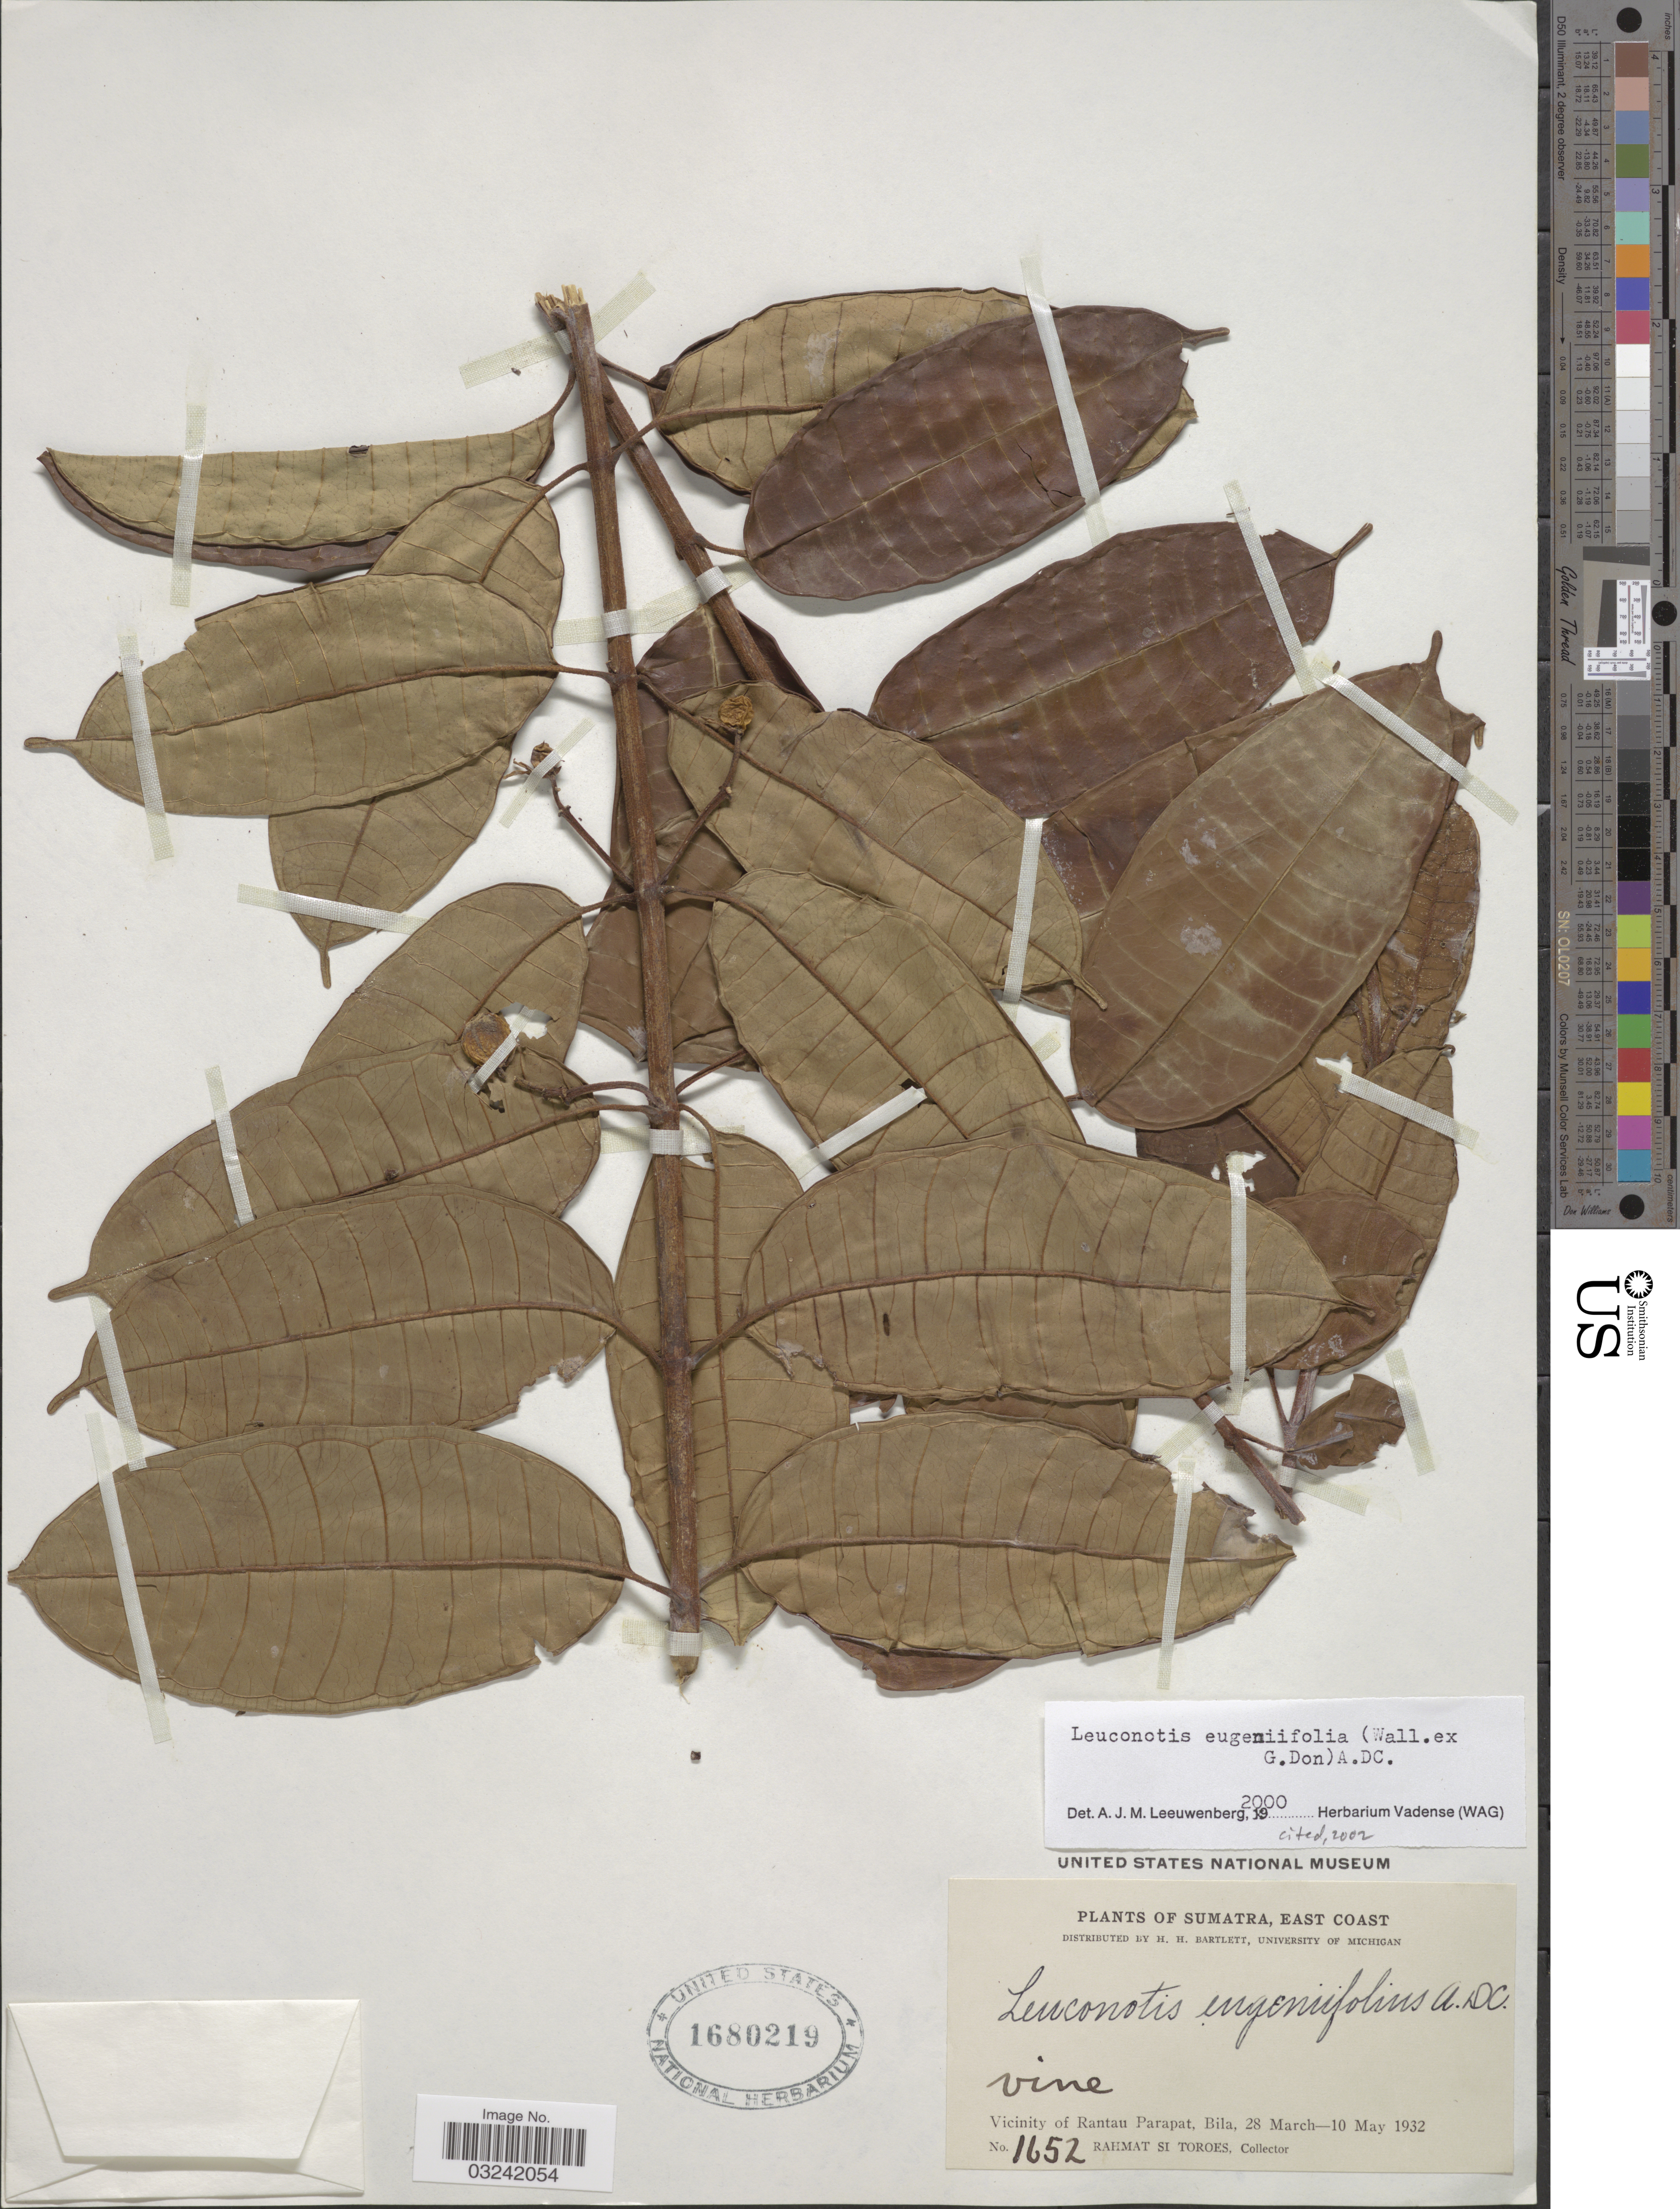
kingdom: Plantae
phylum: Tracheophyta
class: Magnoliopsida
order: Gentianales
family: Apocynaceae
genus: Leuconotis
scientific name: Leuconotis eugeniifolius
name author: DC.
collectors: Rahmat Si Boeea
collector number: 1652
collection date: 1932-03-28/1932-05-10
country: Indonesia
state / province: Sumatra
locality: Sumatra, East Coast, Vicinity of Rantau Parapat, Bila.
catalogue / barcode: US 1680219